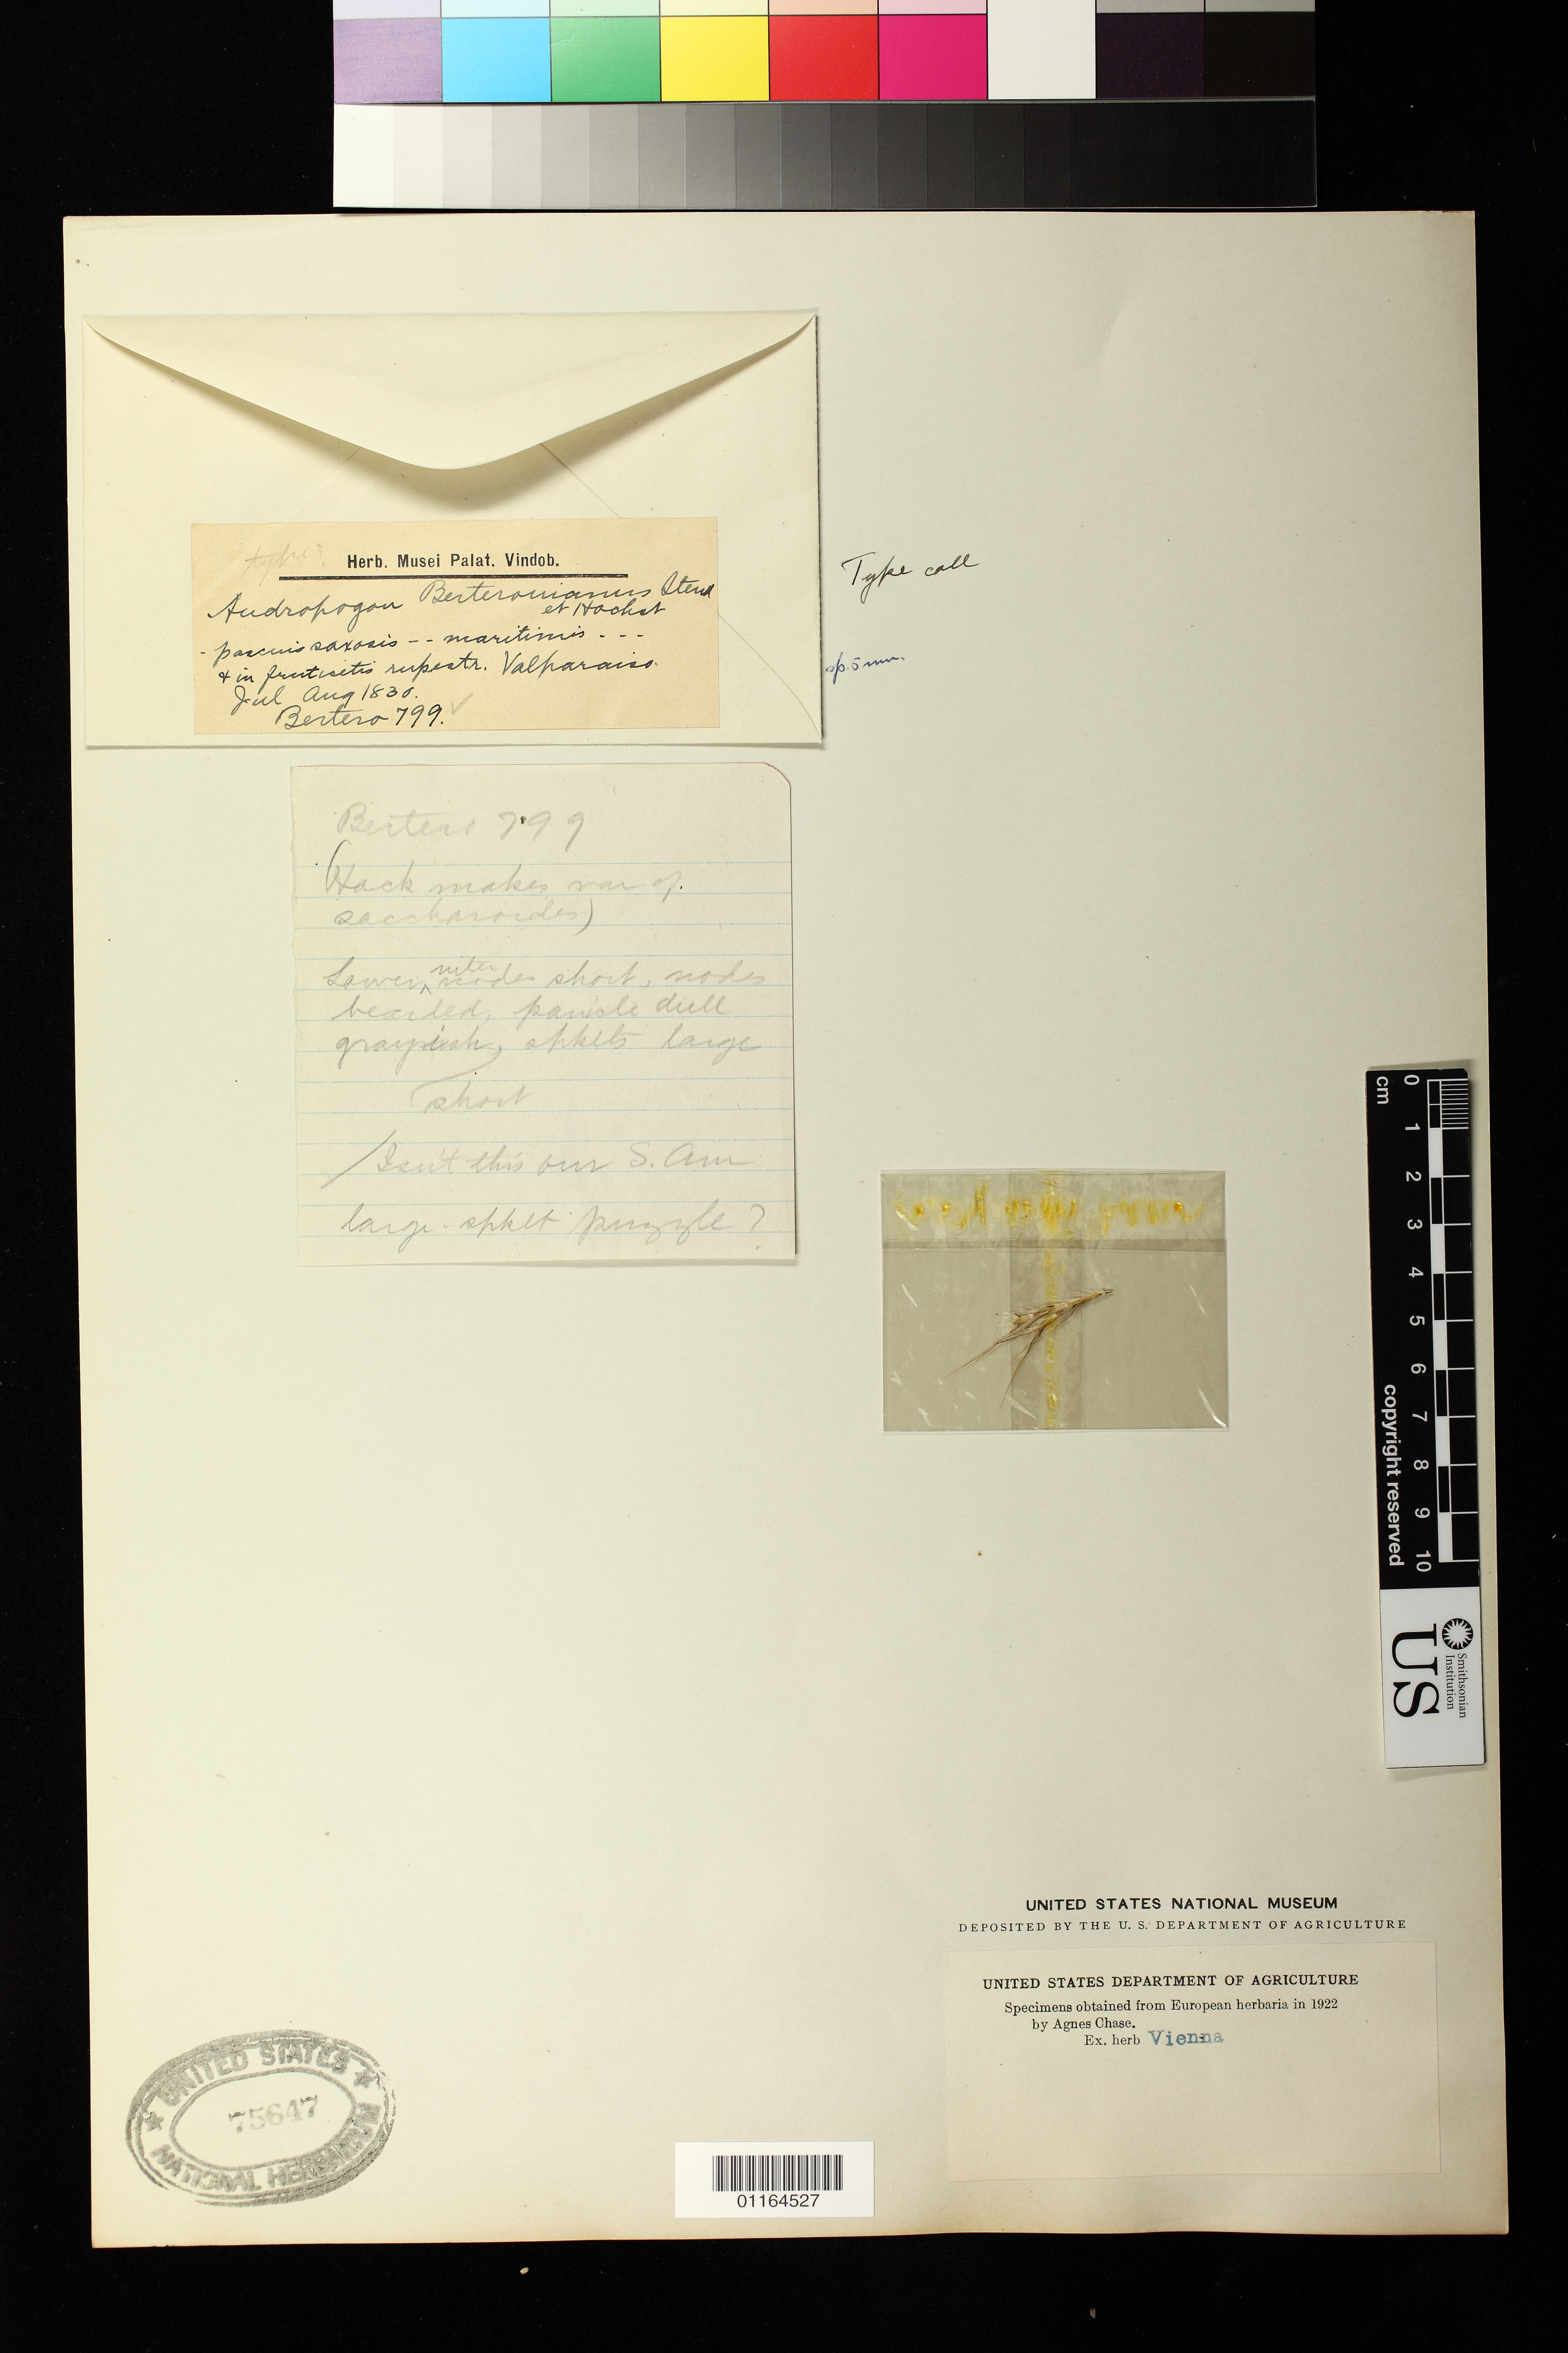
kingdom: Plantae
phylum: Tracheophyta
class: Liliopsida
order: Poales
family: Poaceae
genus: Andropogon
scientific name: Andropogon berteronianus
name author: Steud.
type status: Isotype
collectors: C. L. G. Bertero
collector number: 799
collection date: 1830-07/1830-08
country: Chile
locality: Valparaiso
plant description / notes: Fragmentary material of type specimen ex herb. Vienna.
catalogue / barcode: US 75647